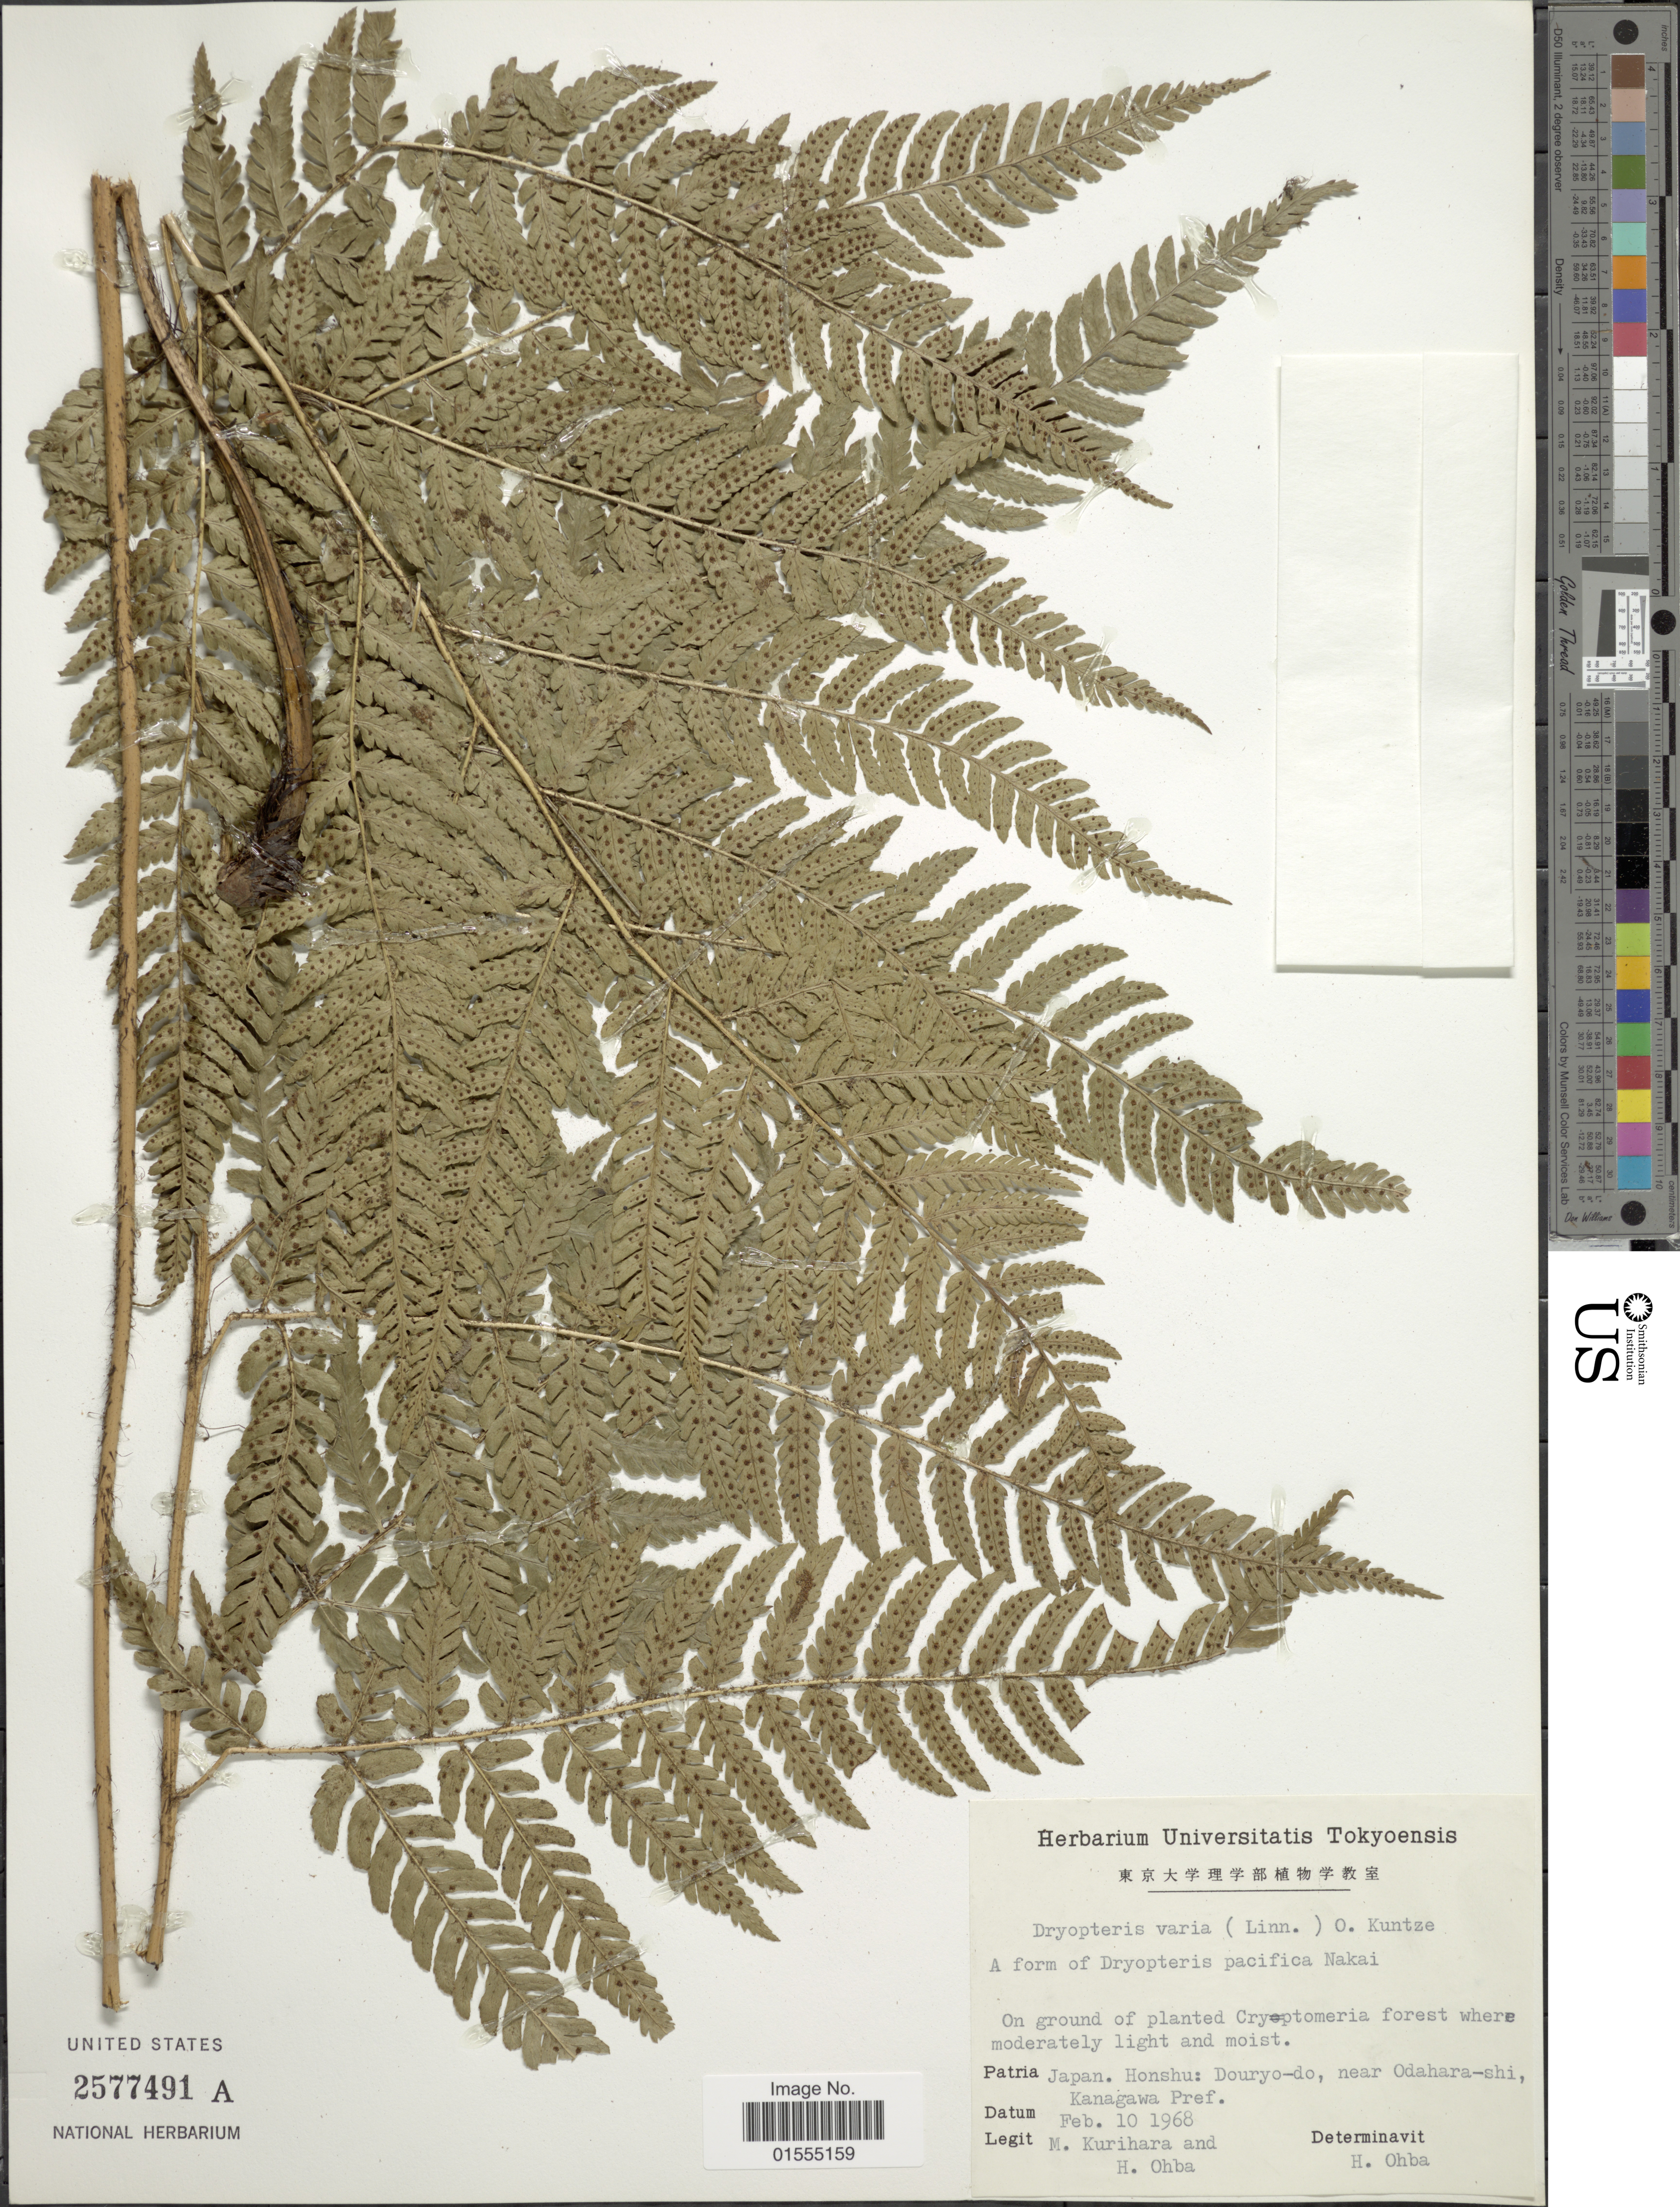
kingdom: Plantae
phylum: Tracheophyta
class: Polypodiopsida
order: Polypodiales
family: Dryopteridaceae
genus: Dryopteris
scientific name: Dryopteris varia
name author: (L.) Kuntze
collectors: M. Kurihara & H. Ohba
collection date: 1968-02-10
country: Japan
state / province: Kanagawa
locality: Honshu: Douryo-do, near Odahara-shi, Kanagawa Pref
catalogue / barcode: US 2577491A